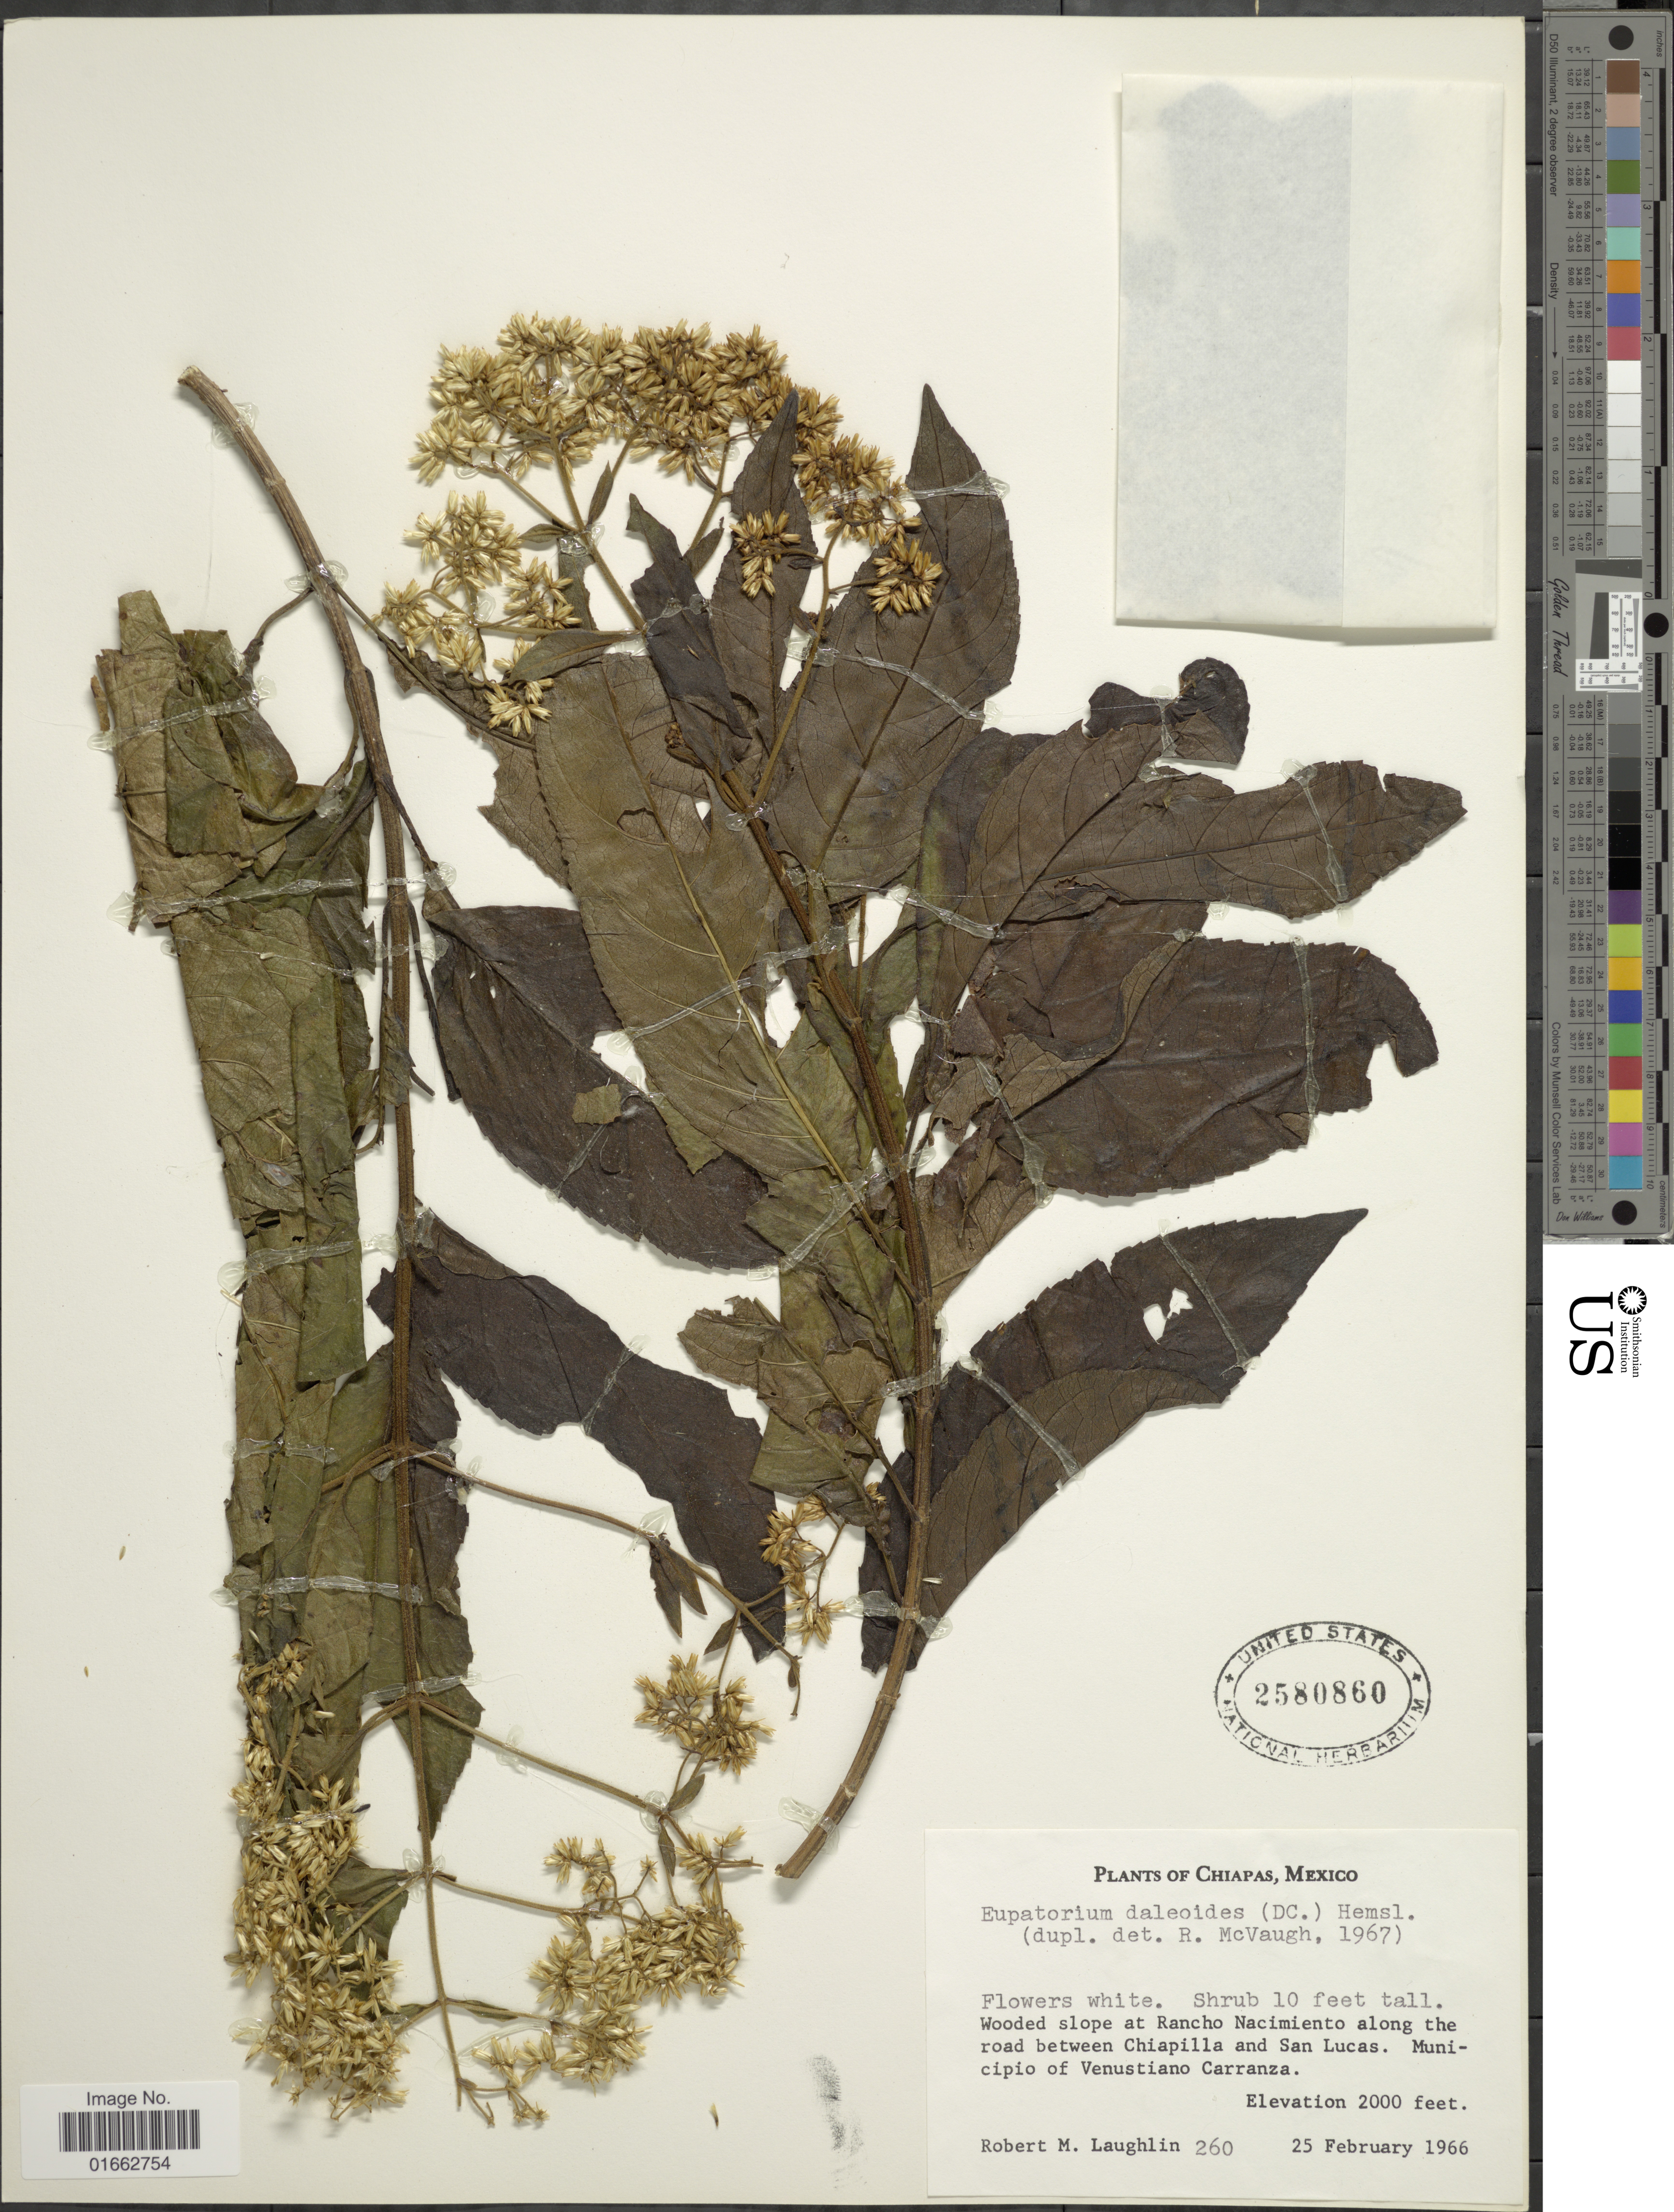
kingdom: Plantae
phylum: Tracheophyta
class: Magnoliopsida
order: Asterales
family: Asteraceae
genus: Critonia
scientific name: Critonia daleoides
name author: DC.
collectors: R. M. Laughlin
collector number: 260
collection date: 1966-02-25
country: Mexico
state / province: Chiapas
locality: Wooded slope at Rancho Nacimiento along the road between Chiapilla and San Lucas. Municipio of Venustiano Carranza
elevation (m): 610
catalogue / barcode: US 2580860